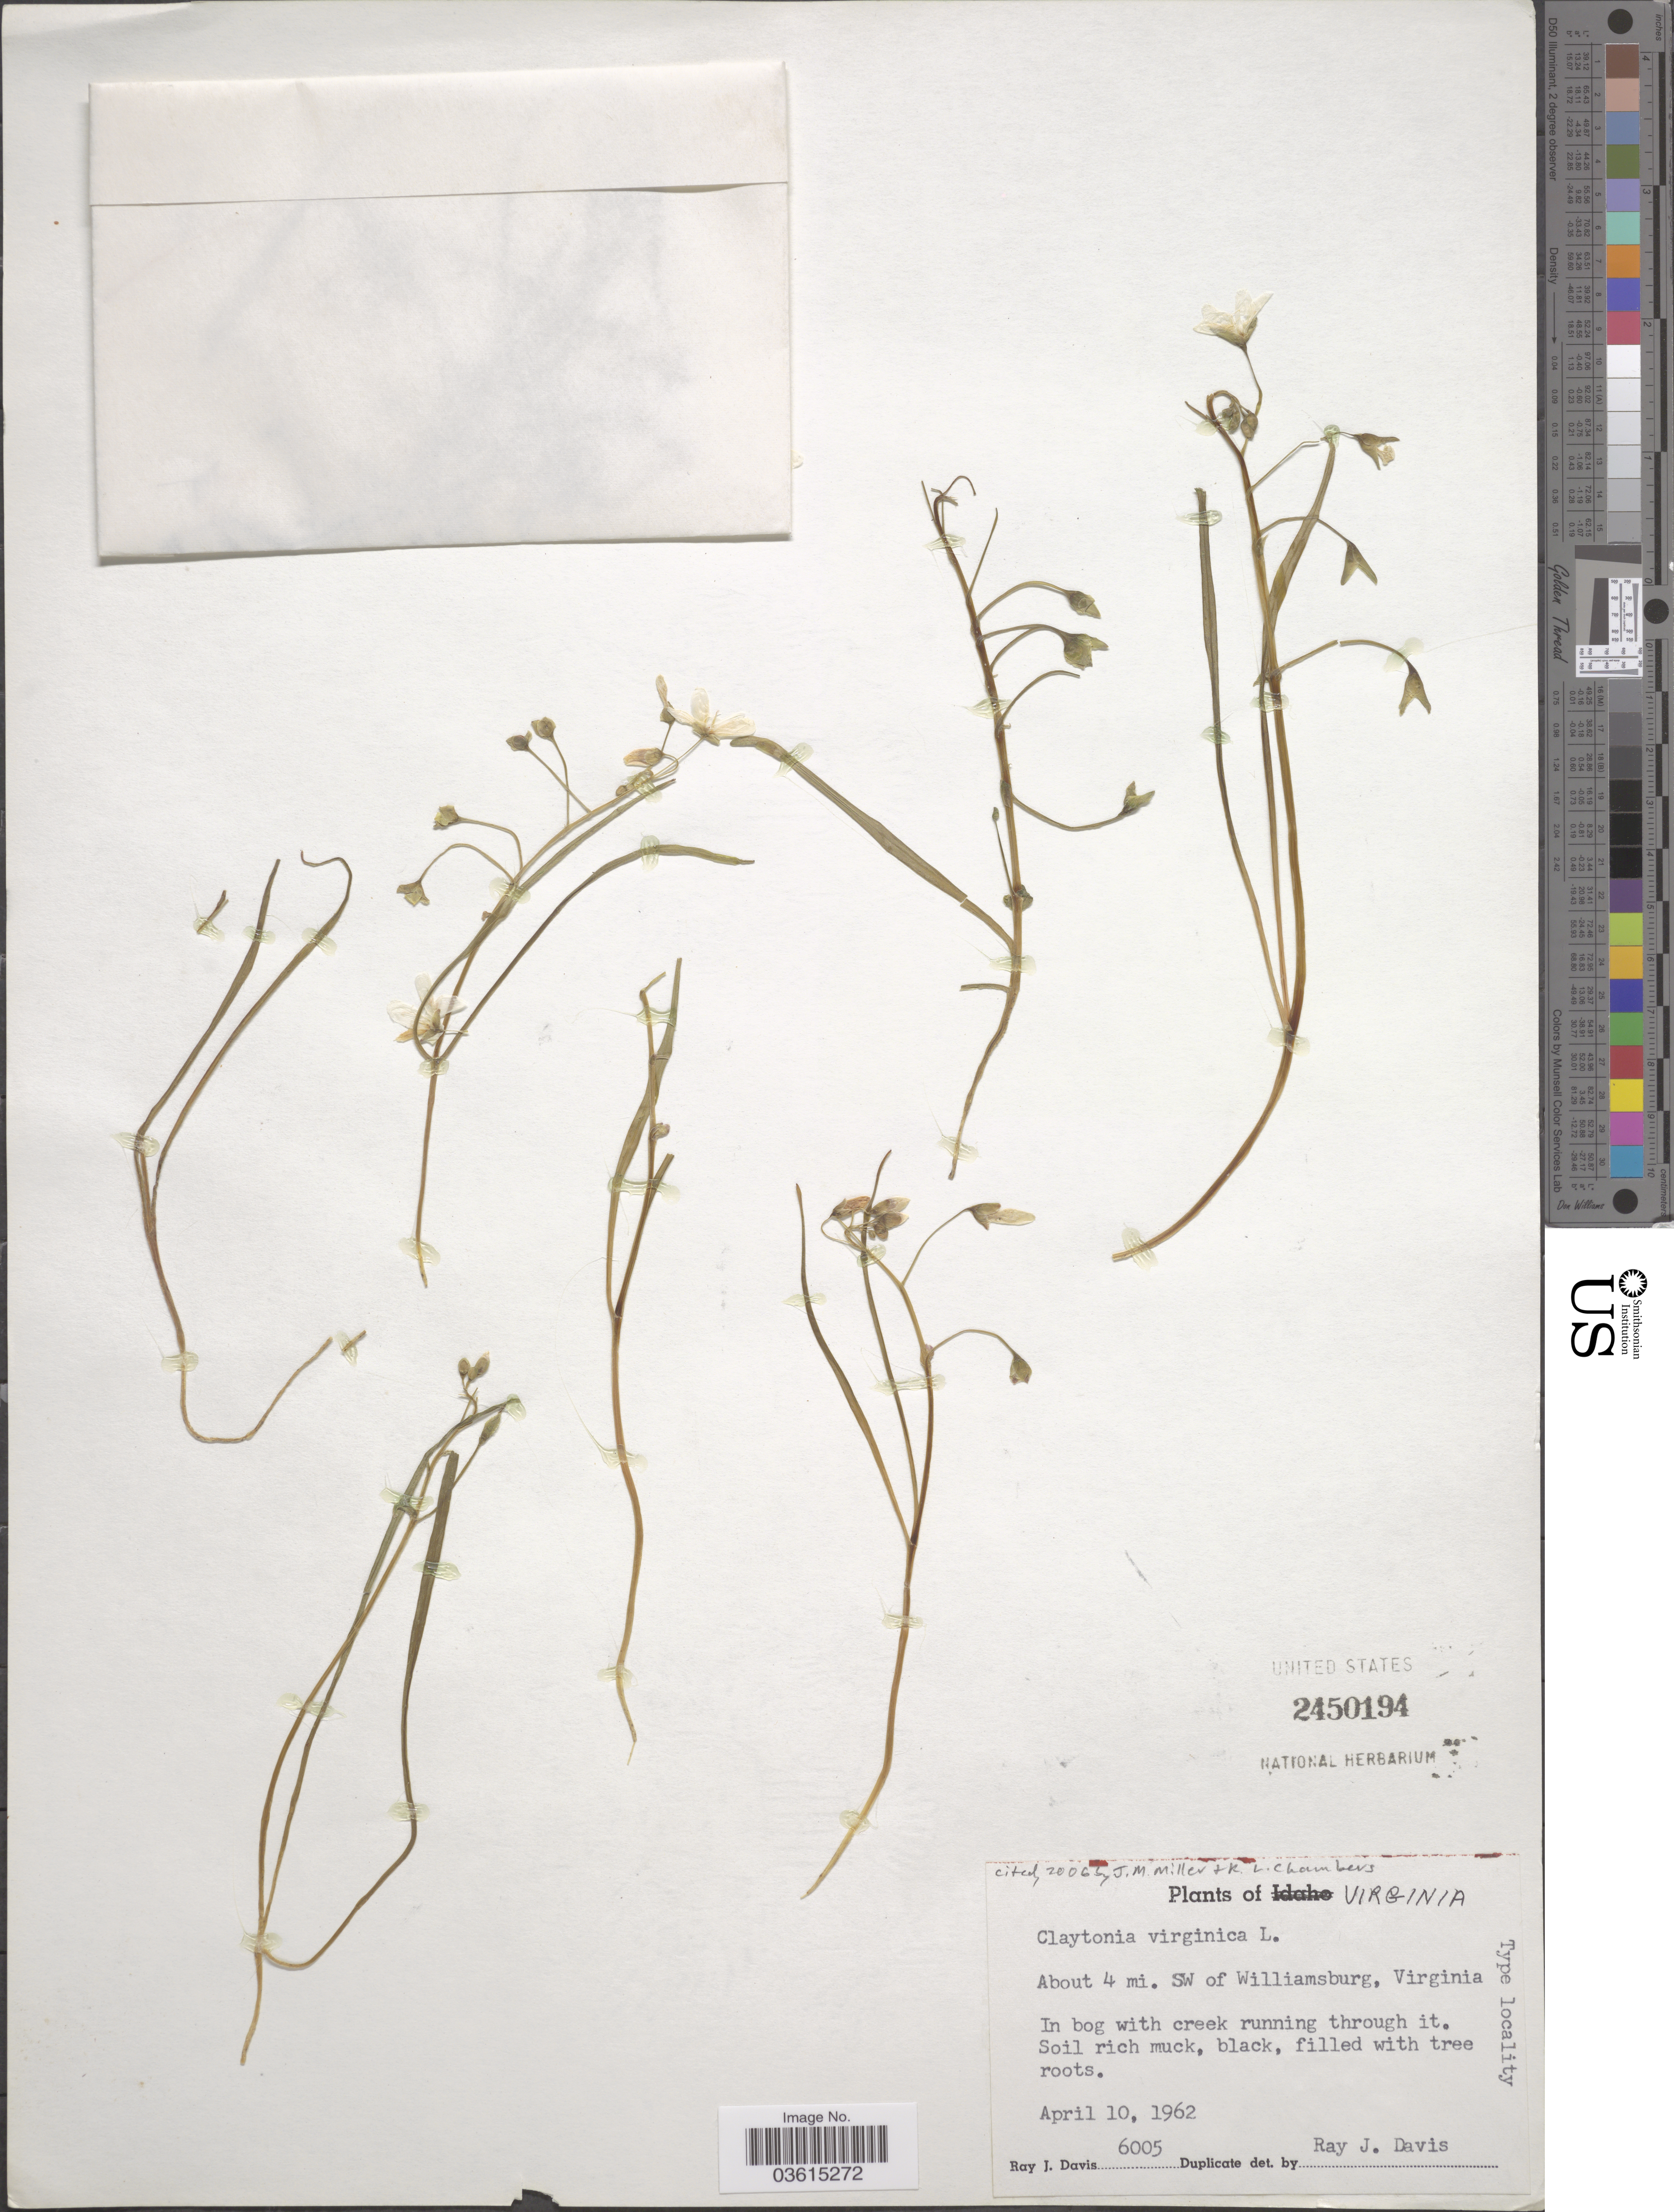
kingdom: Plantae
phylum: Tracheophyta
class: Magnoliopsida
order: Caryophyllales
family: Montiaceae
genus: Claytonia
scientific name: Claytonia virginica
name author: L.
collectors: R. Davis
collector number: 6005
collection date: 1962-04-10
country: United States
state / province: Virginia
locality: About 4 mi. SW of Williamsburg.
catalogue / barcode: US 2450194